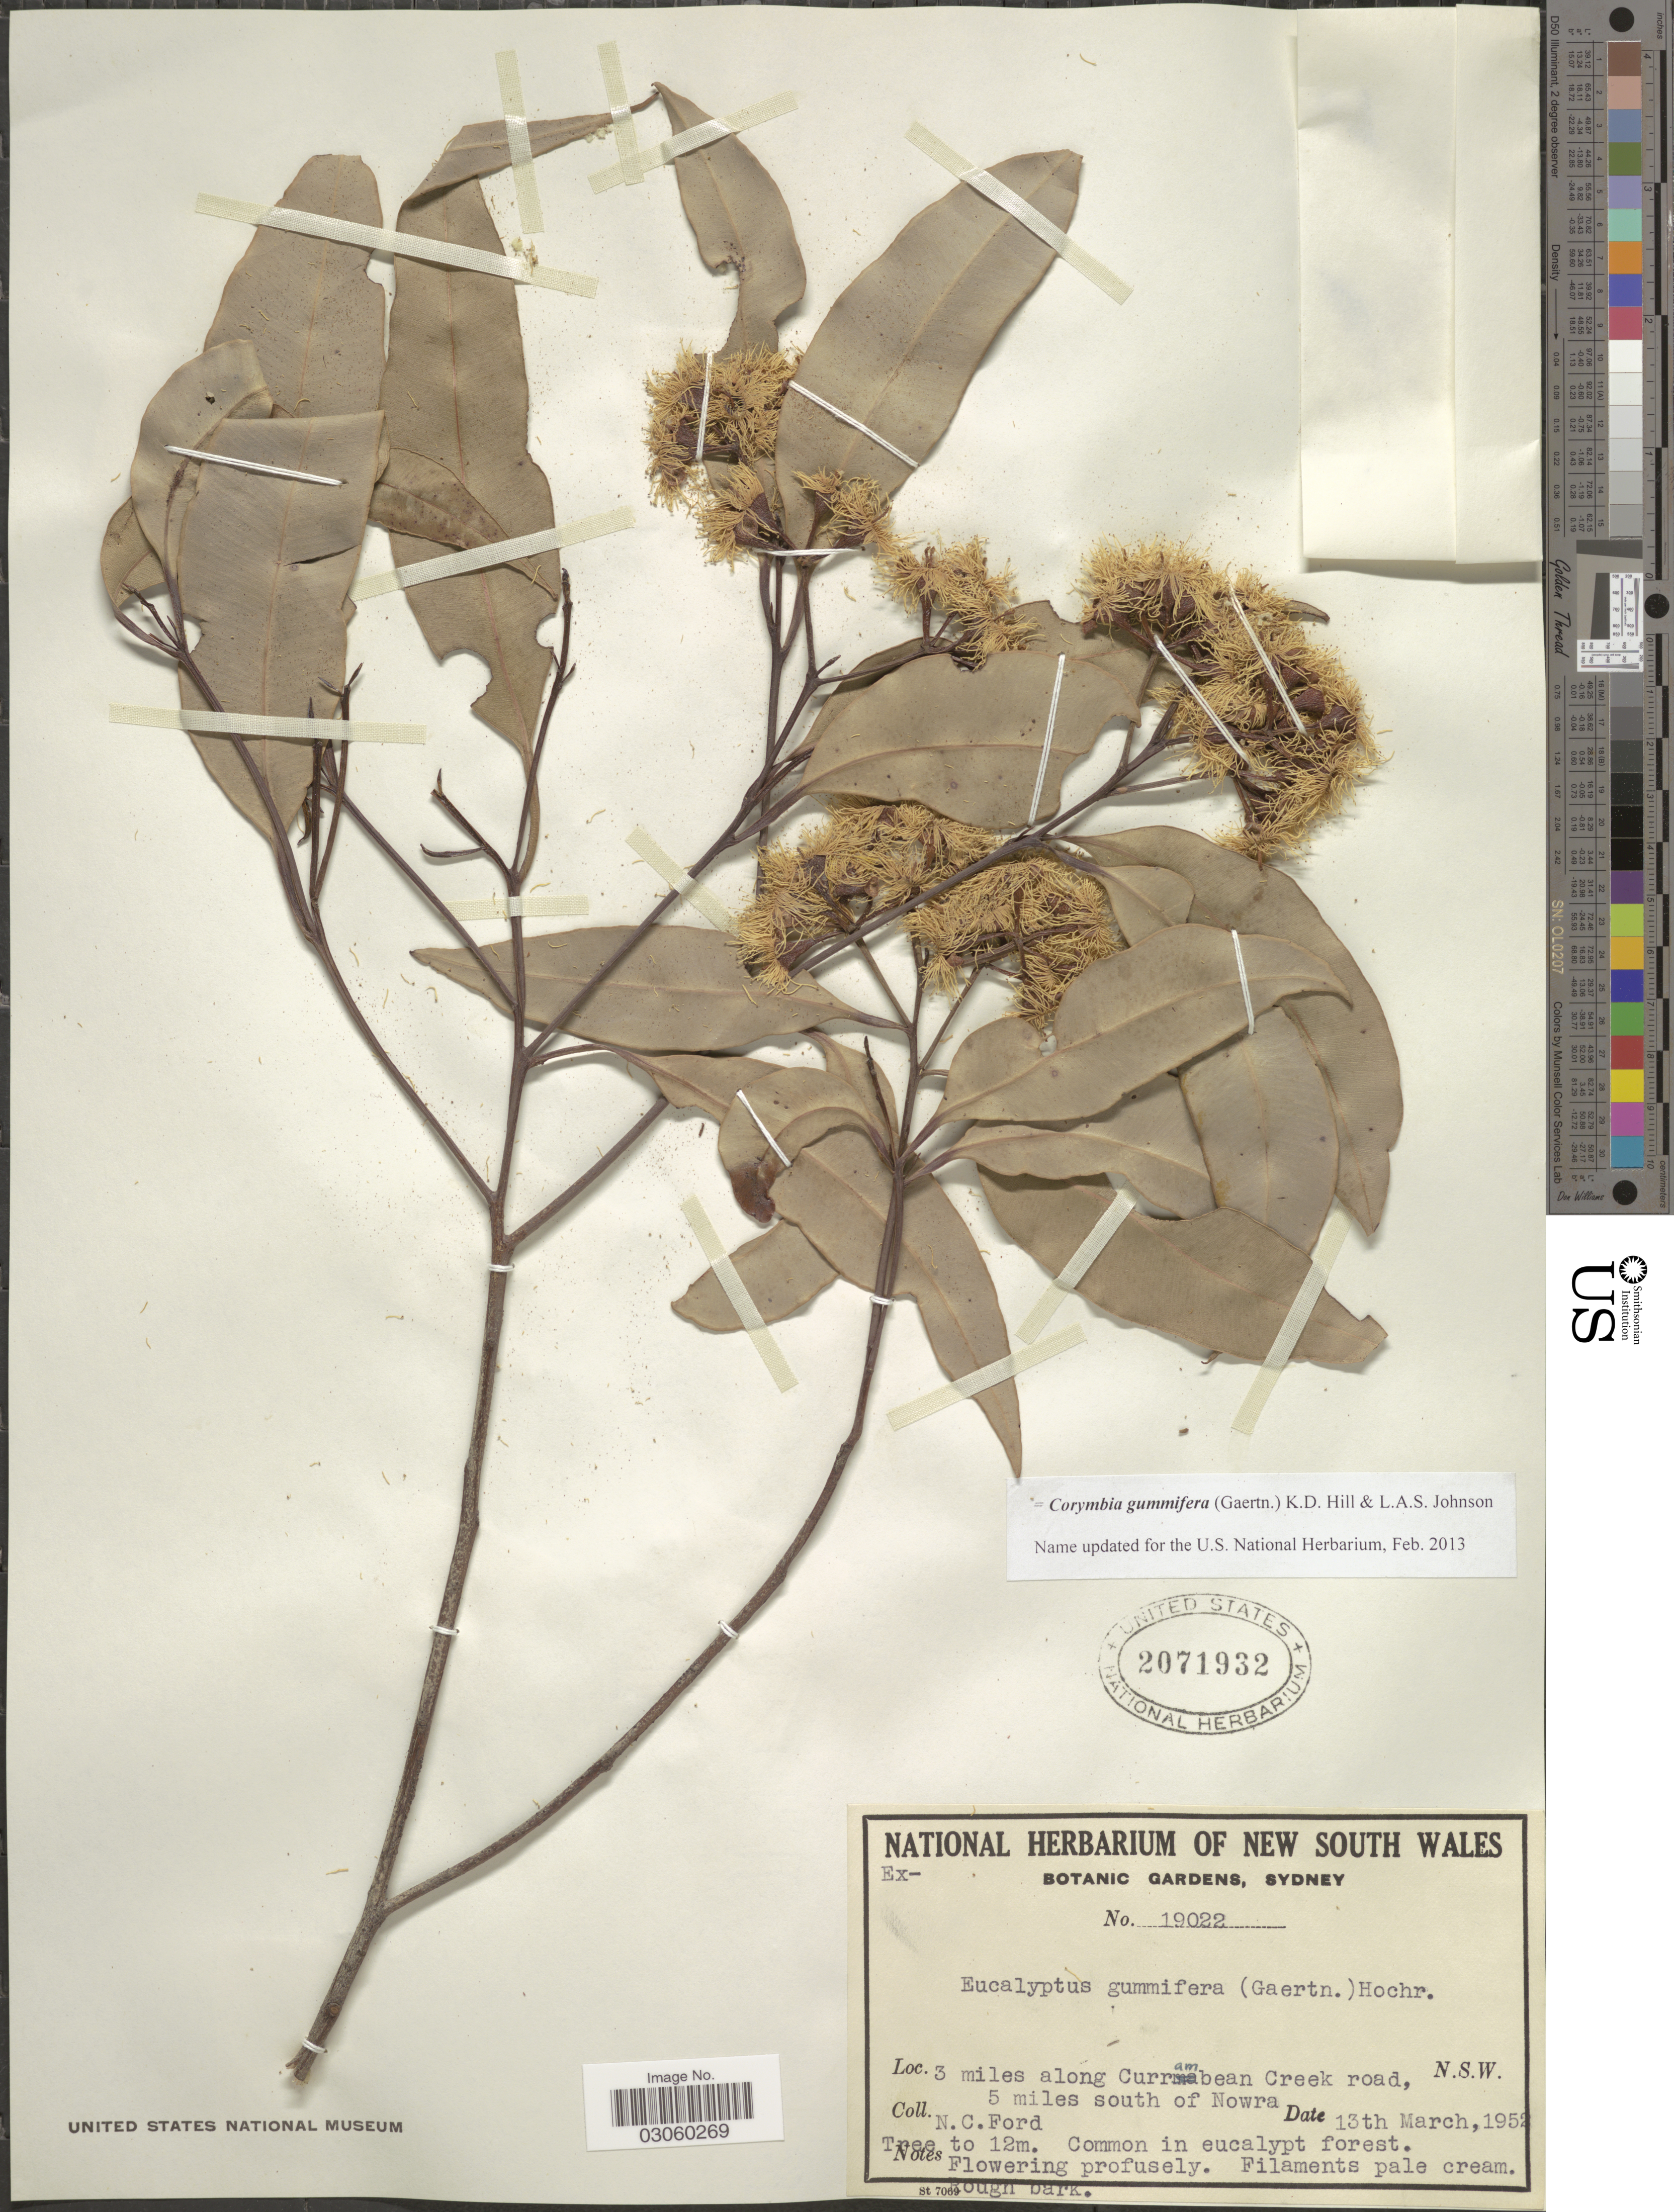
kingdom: Plantae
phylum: Tracheophyta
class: Magnoliopsida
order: Myrtales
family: Myrtaceae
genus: Corymbia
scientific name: Corymbia gummifera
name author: (Gaertn.) K.D. Hill & L.A.S. Johnson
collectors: N. Ford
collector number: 19022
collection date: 1952-03-13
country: Australia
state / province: New South Wales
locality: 3 miles along Currambean Creek road, 5 miles south of Nowra. N.S.W.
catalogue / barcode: US 2071932